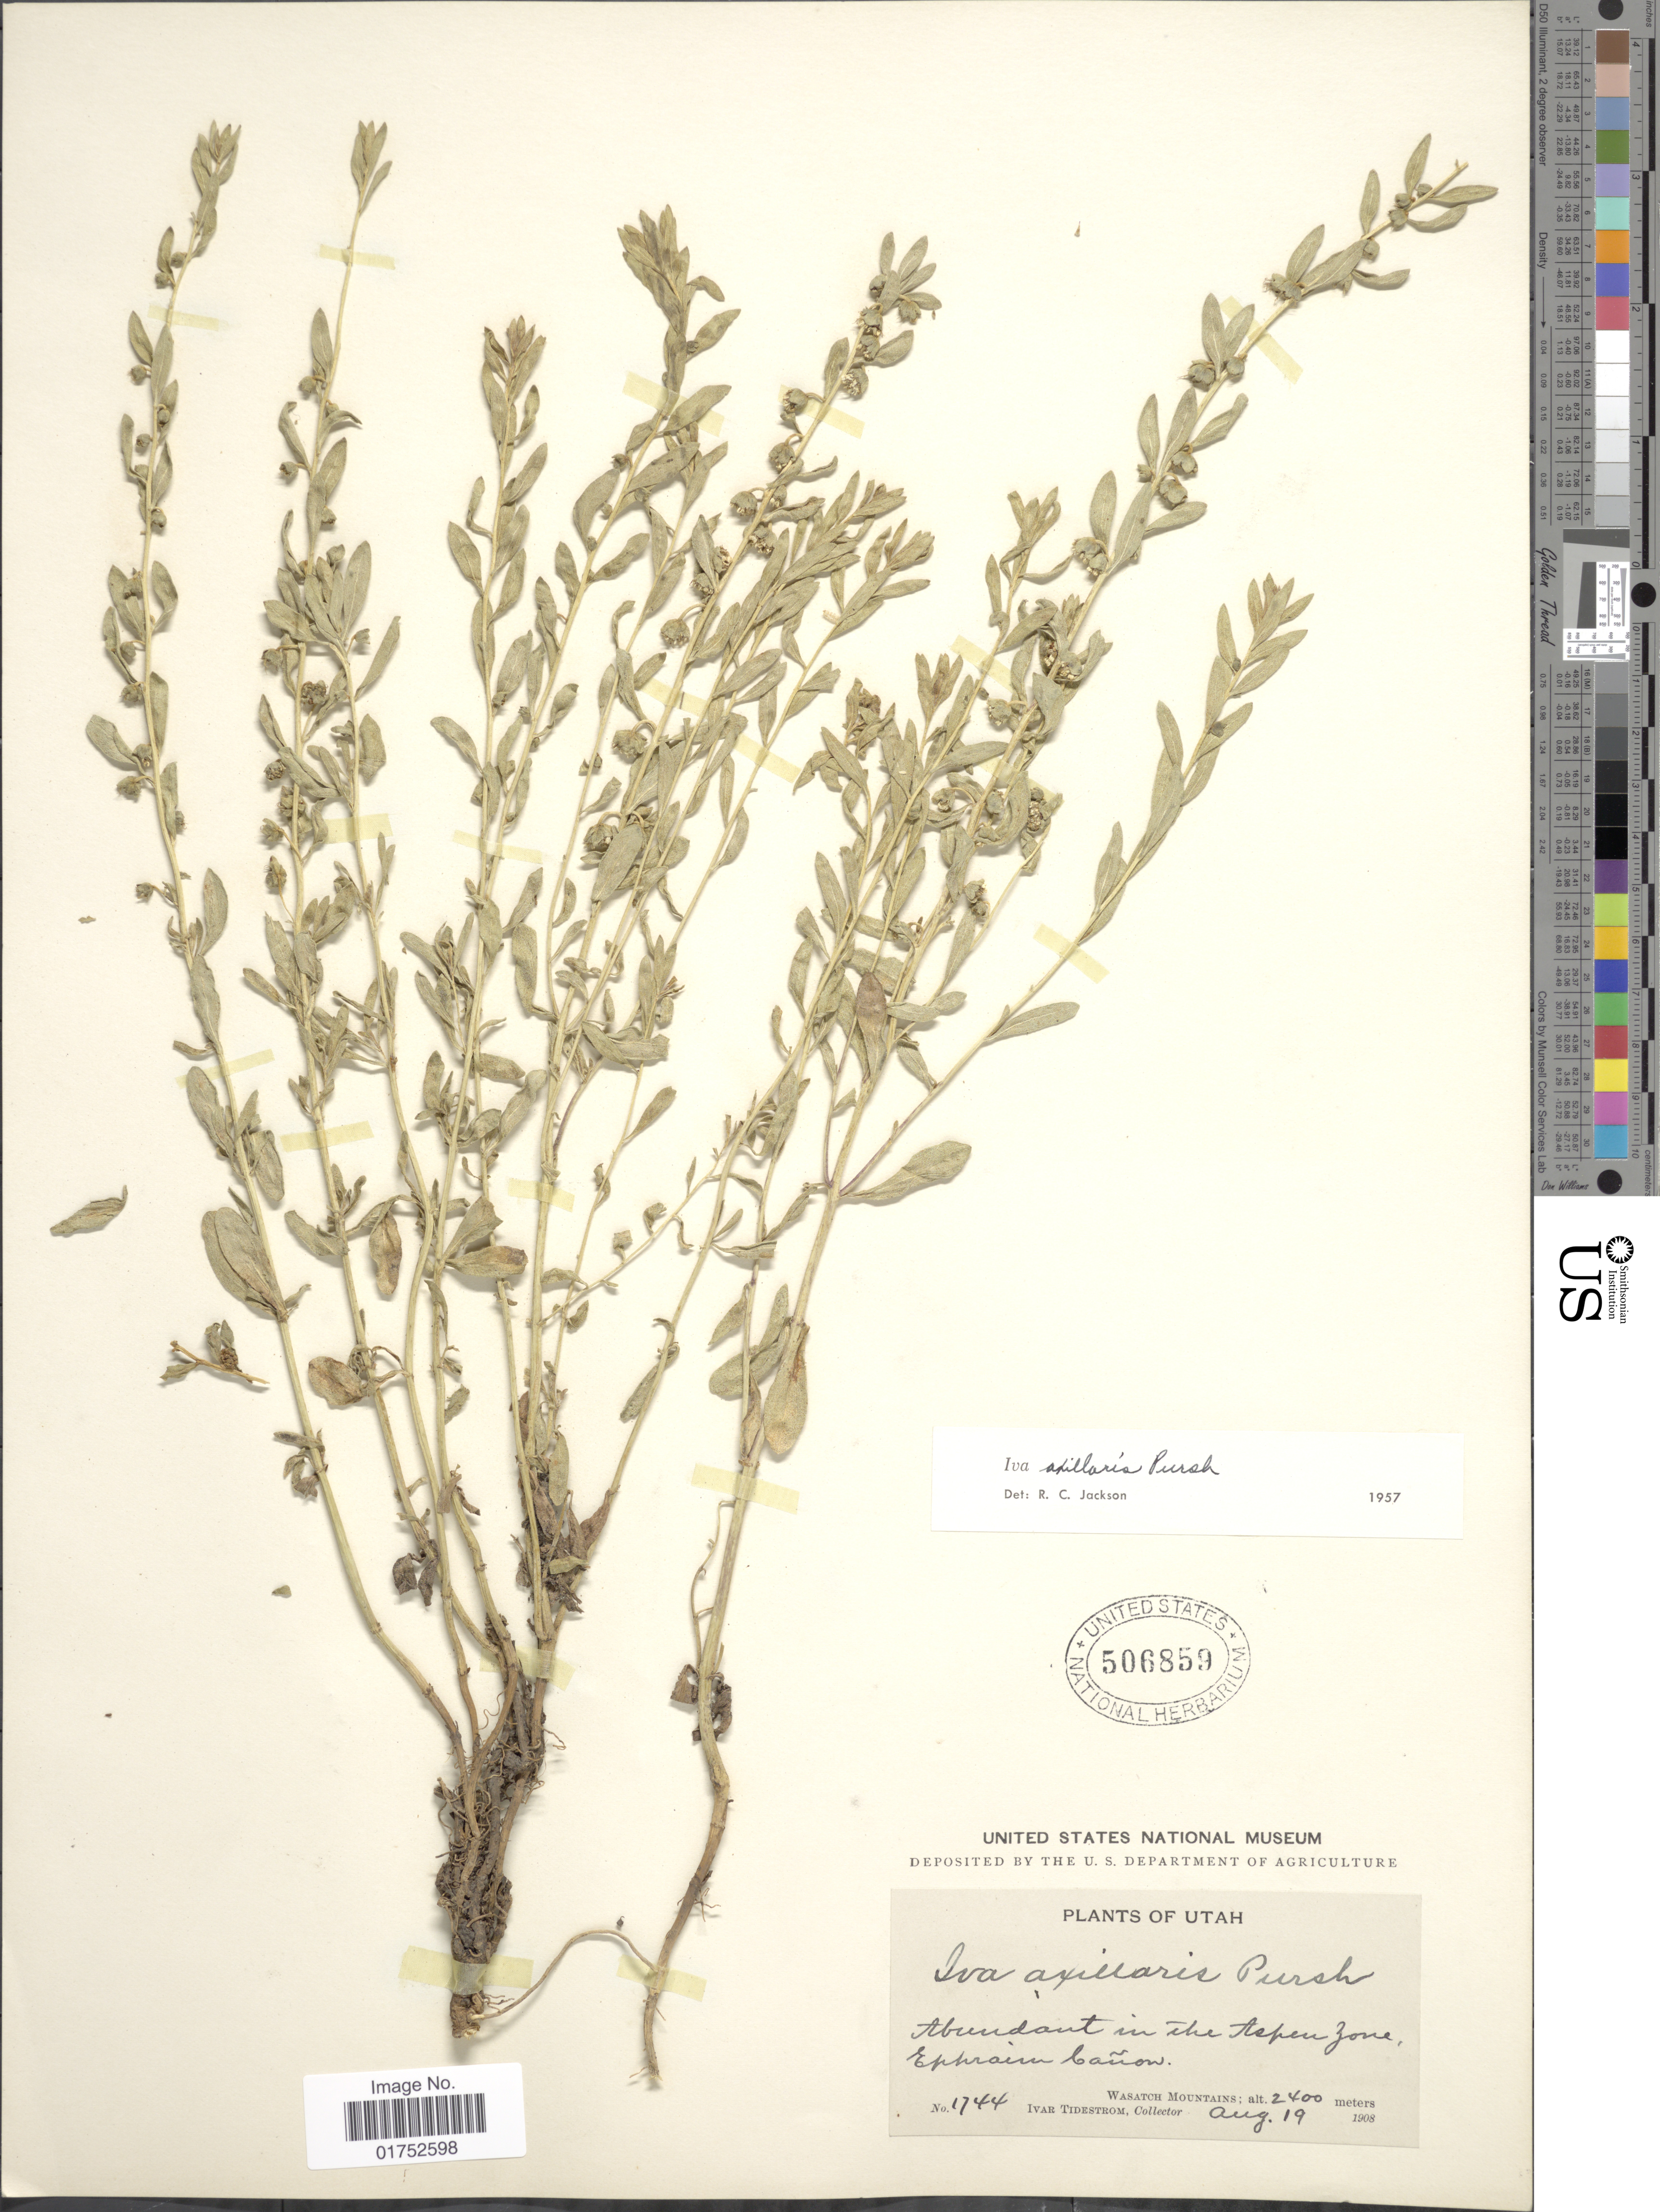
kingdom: Plantae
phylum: Tracheophyta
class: Magnoliopsida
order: Asterales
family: Asteraceae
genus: Iva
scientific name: Iva axillaris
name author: Pursh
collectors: I. F. Tidestrom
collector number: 1744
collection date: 1908-08-19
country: United States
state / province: Utah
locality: Aspen Zone, Ephraim Canon, Wasatch Mountains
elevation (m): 2400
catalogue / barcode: US 506859